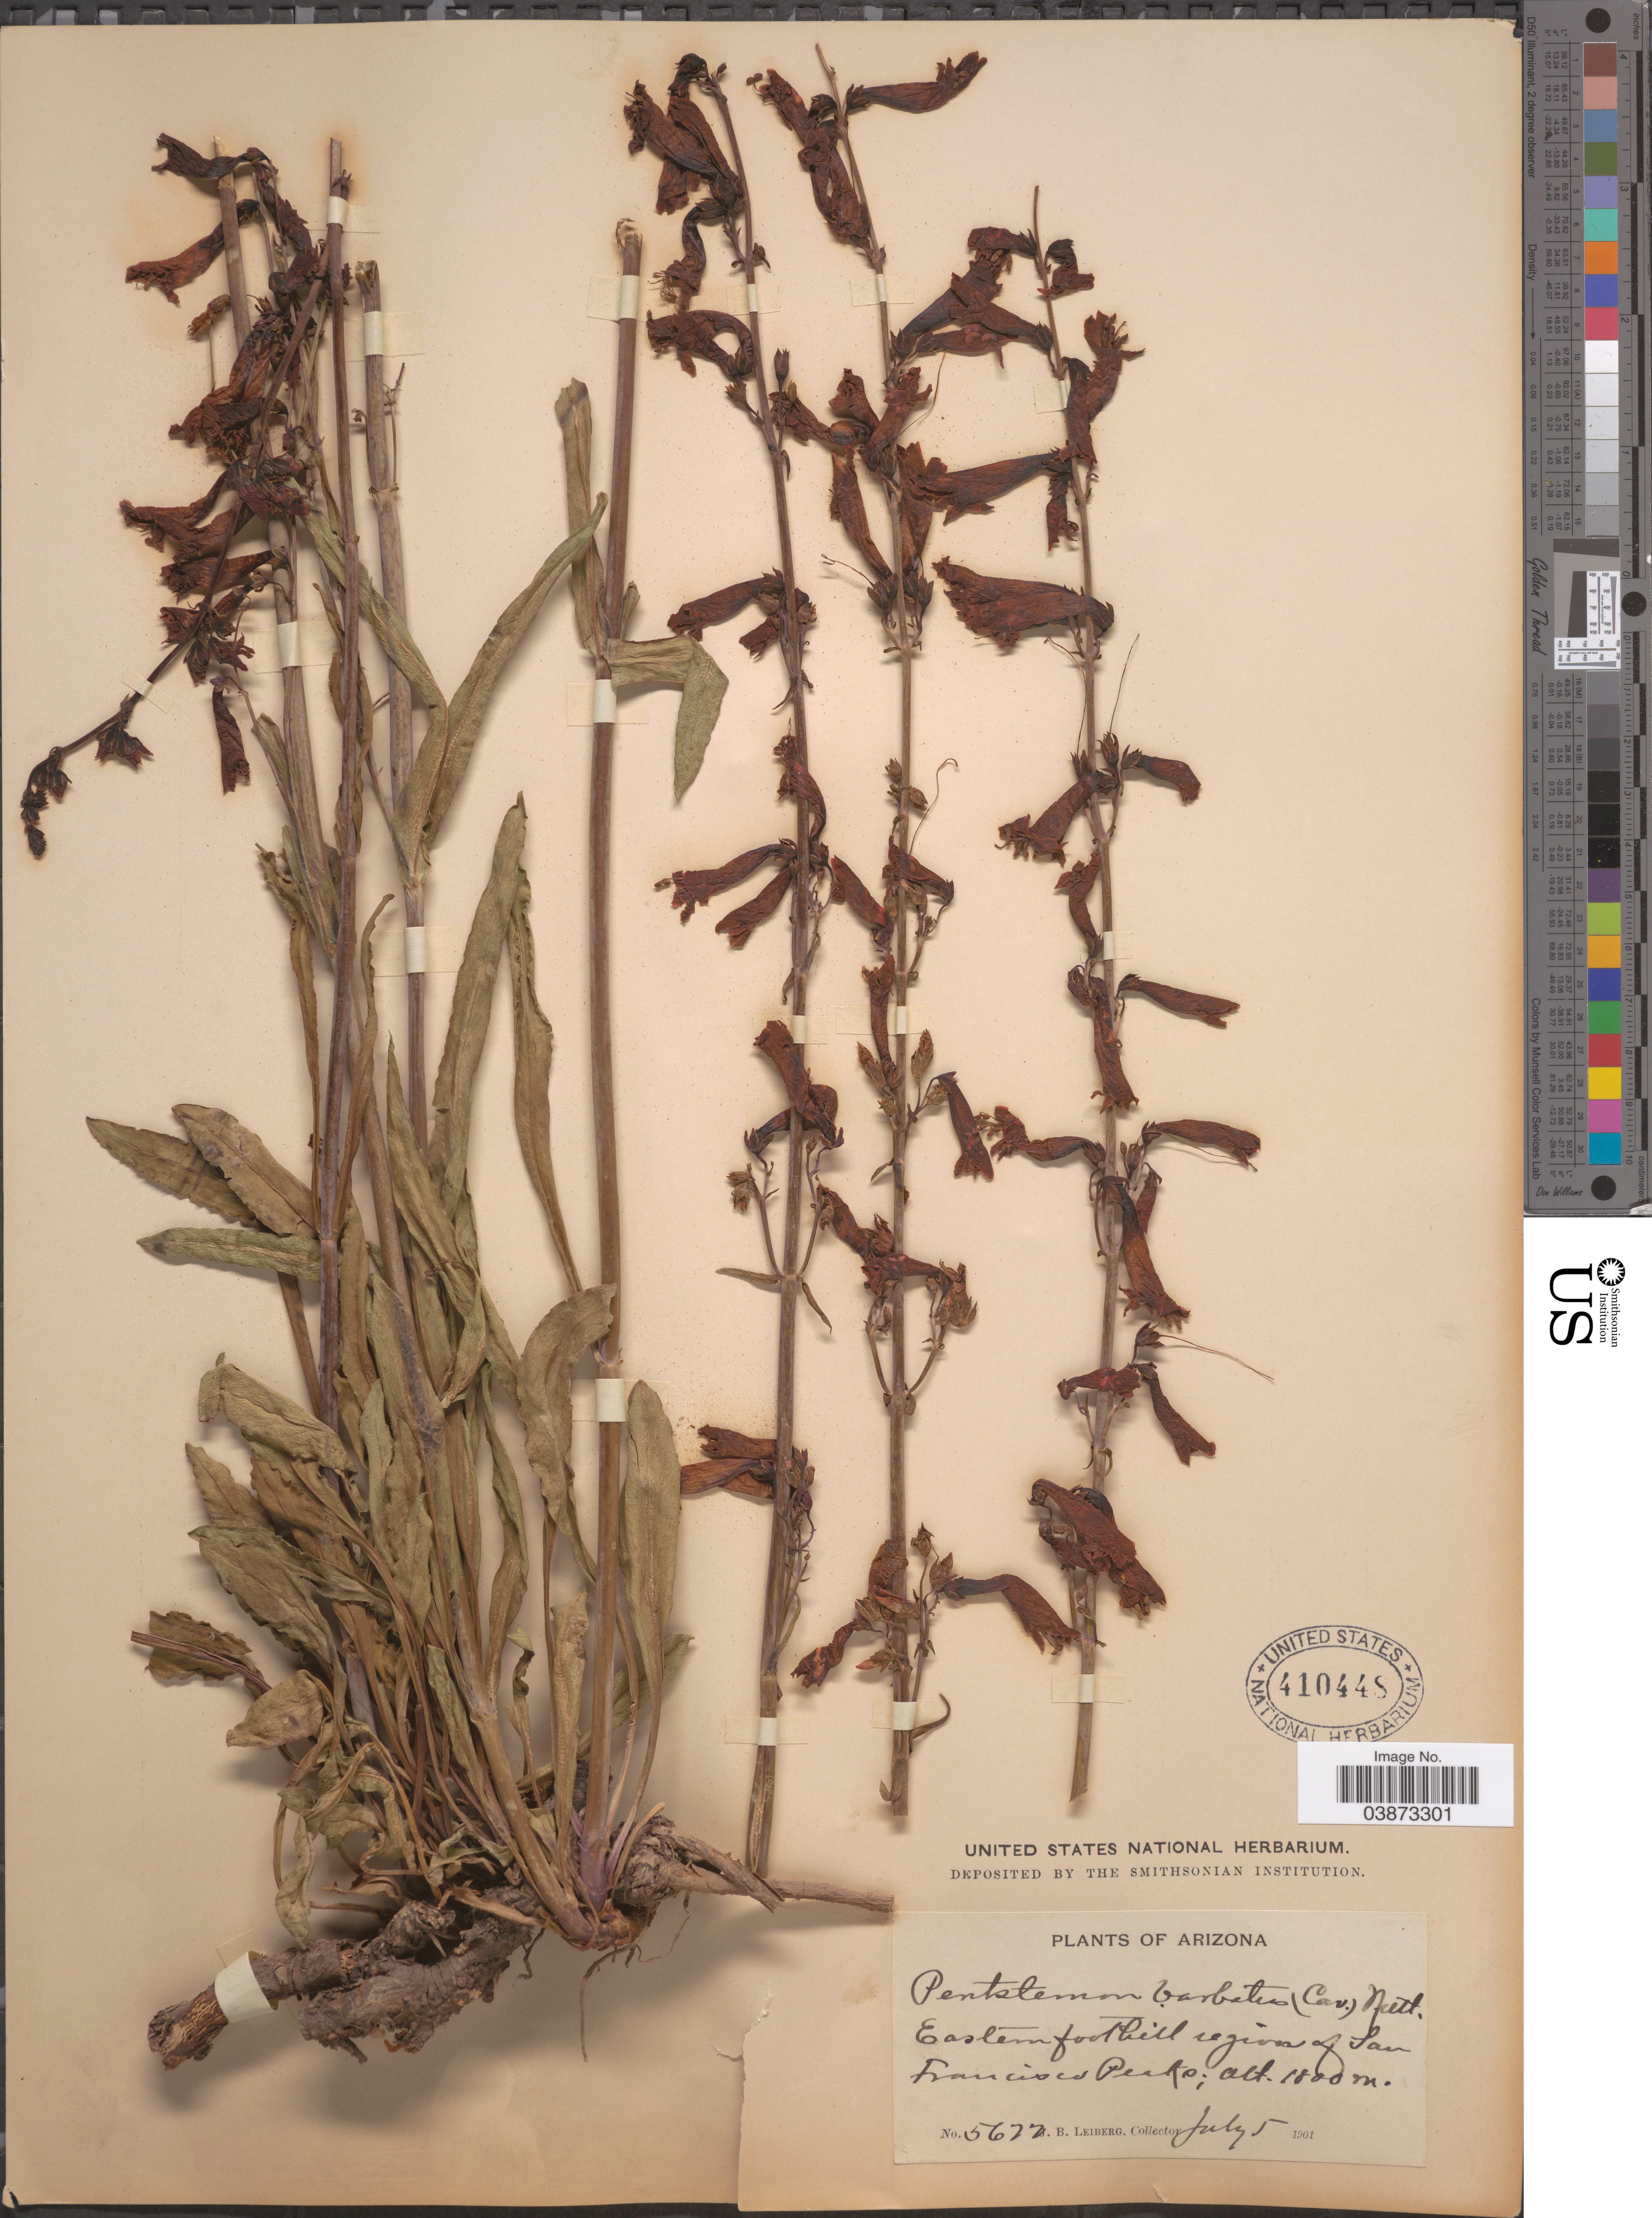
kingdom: Plantae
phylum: Tracheophyta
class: Magnoliopsida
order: Lamiales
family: Plantaginaceae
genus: Penstemon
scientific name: Penstemon barbatus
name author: (Cav.) Roth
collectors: J. B. Leiberg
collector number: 5677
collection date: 1901-07-05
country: United States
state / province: Arizona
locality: Eastern foothill region of San Francisco Peaks.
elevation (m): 1800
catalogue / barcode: US 410448